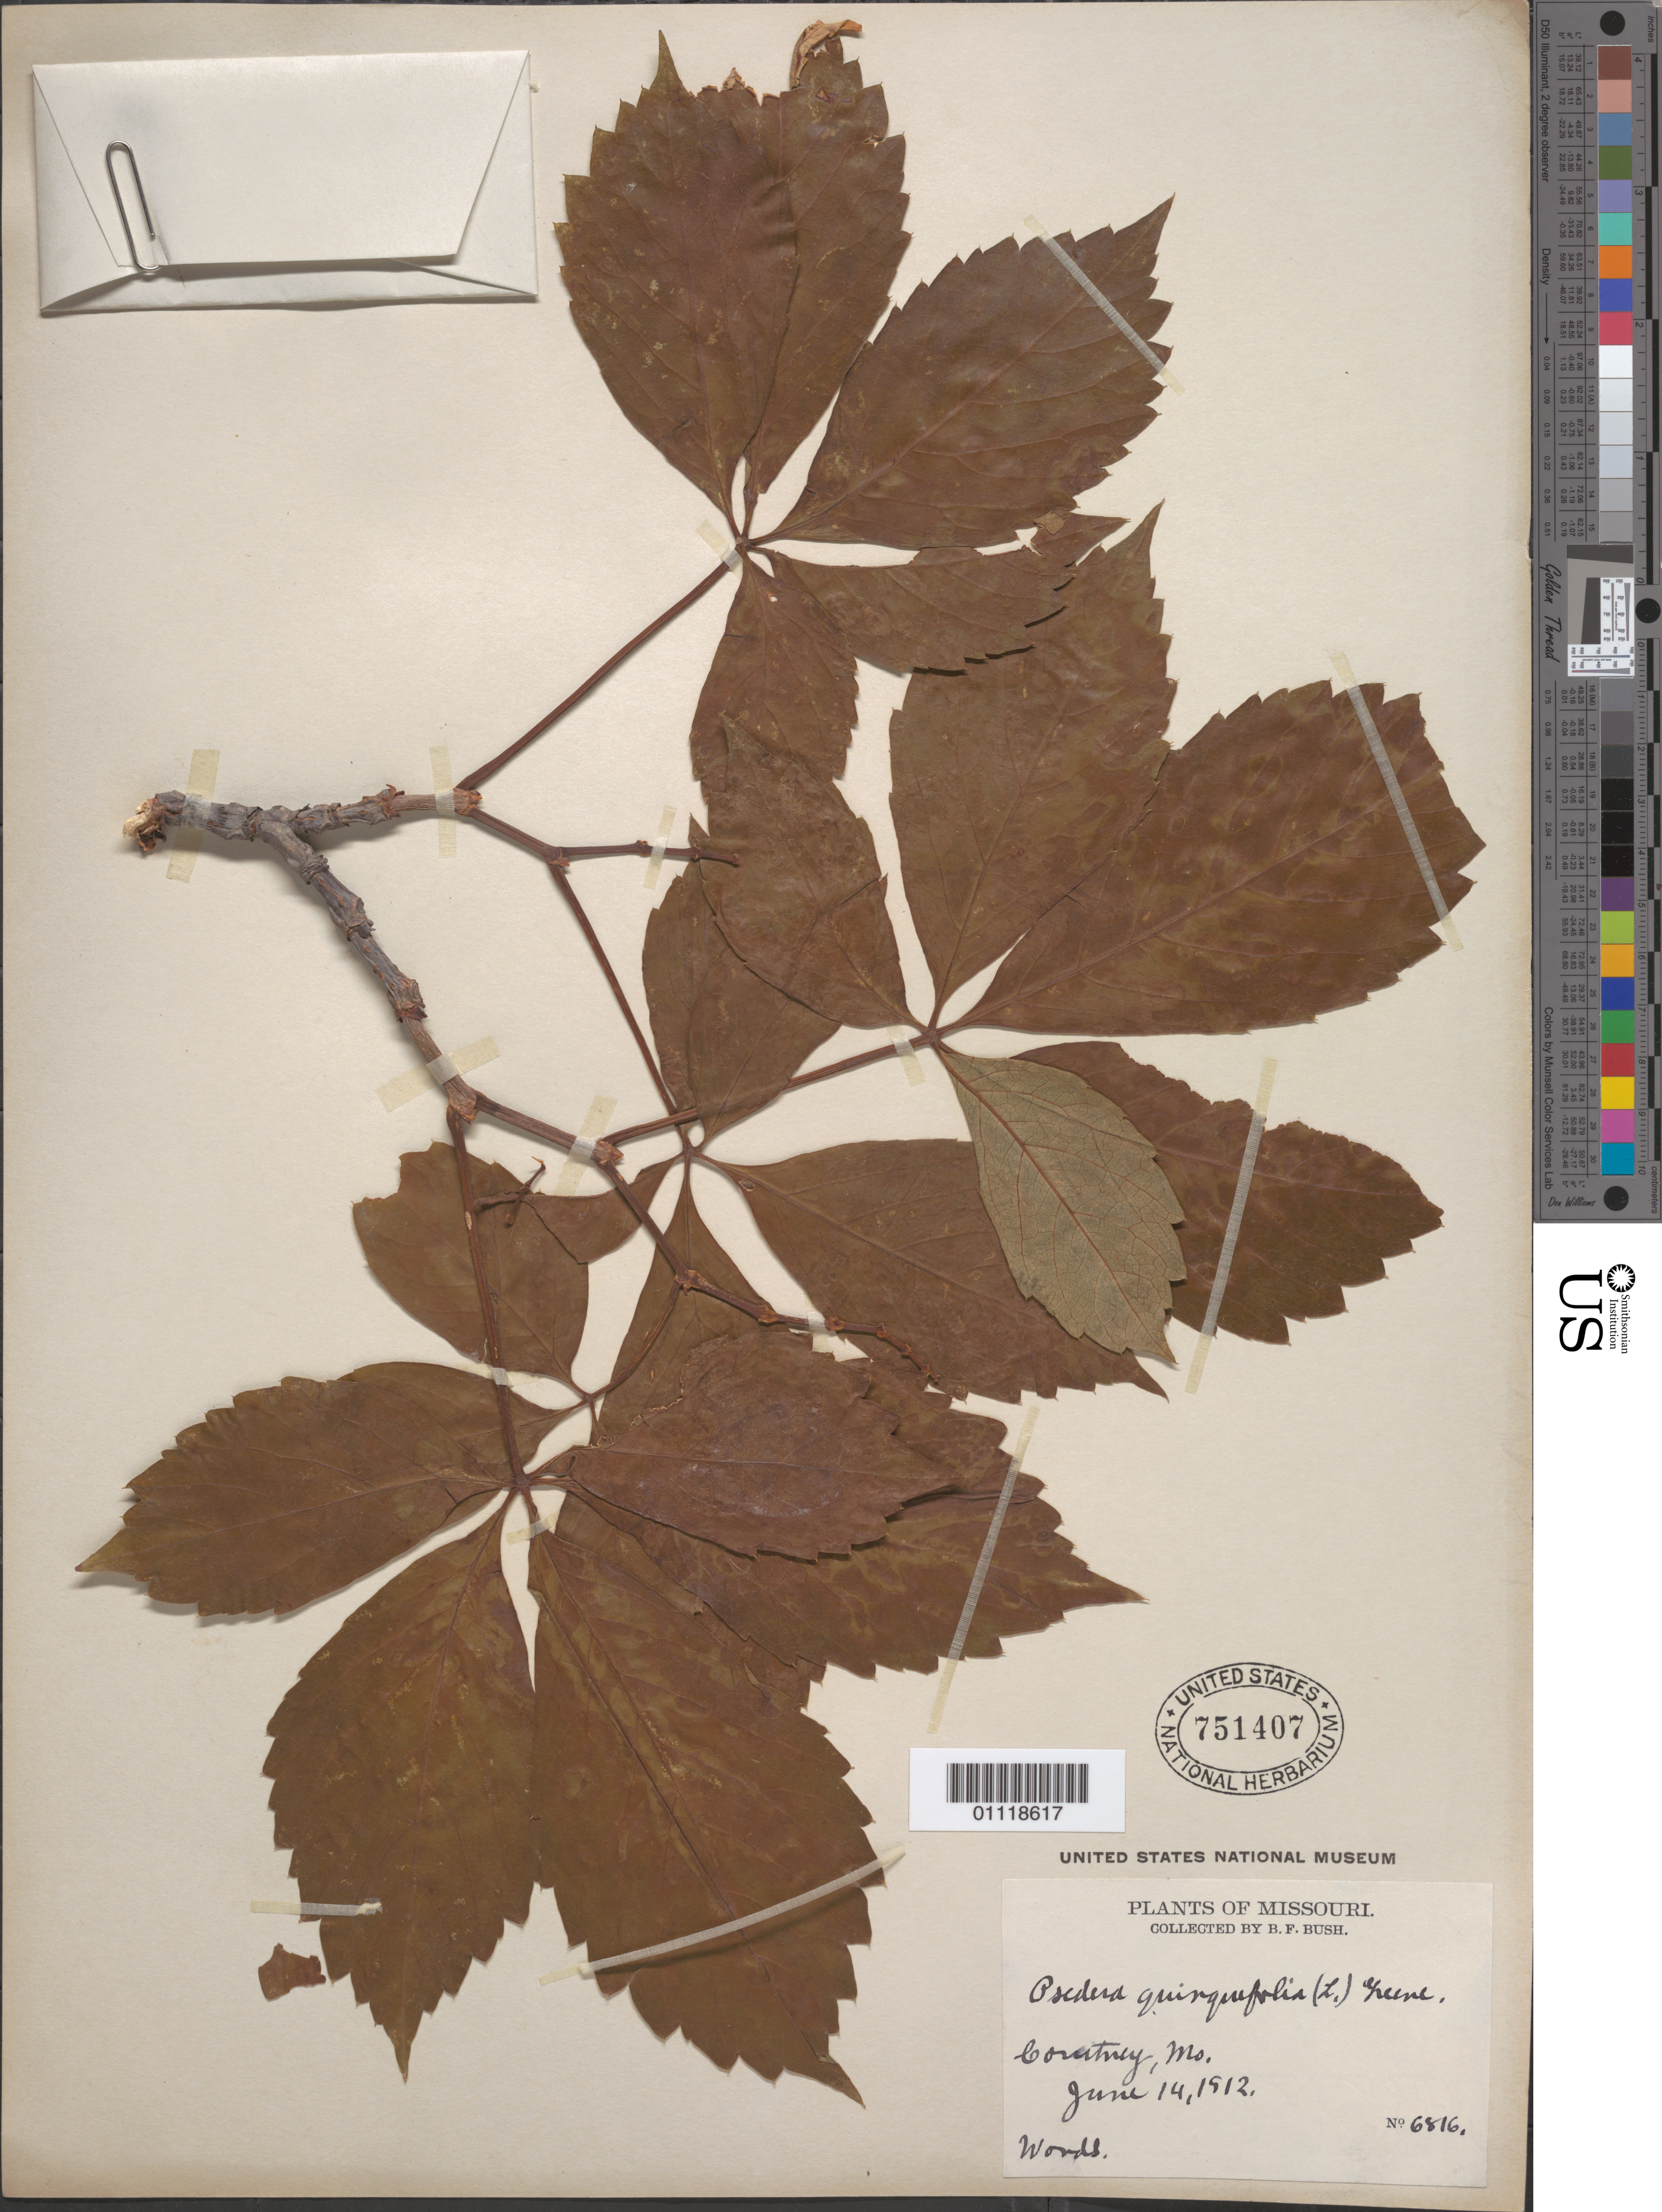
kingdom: Plantae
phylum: Tracheophyta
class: Magnoliopsida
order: Vitales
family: Vitaceae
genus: Parthenocissus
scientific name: Parthenocissus quinquefolia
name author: (L.) Planch.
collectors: B. F. Bush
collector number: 6816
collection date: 1912-06-14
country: United States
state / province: Missouri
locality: Courtney.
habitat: Woods.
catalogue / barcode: US 751407